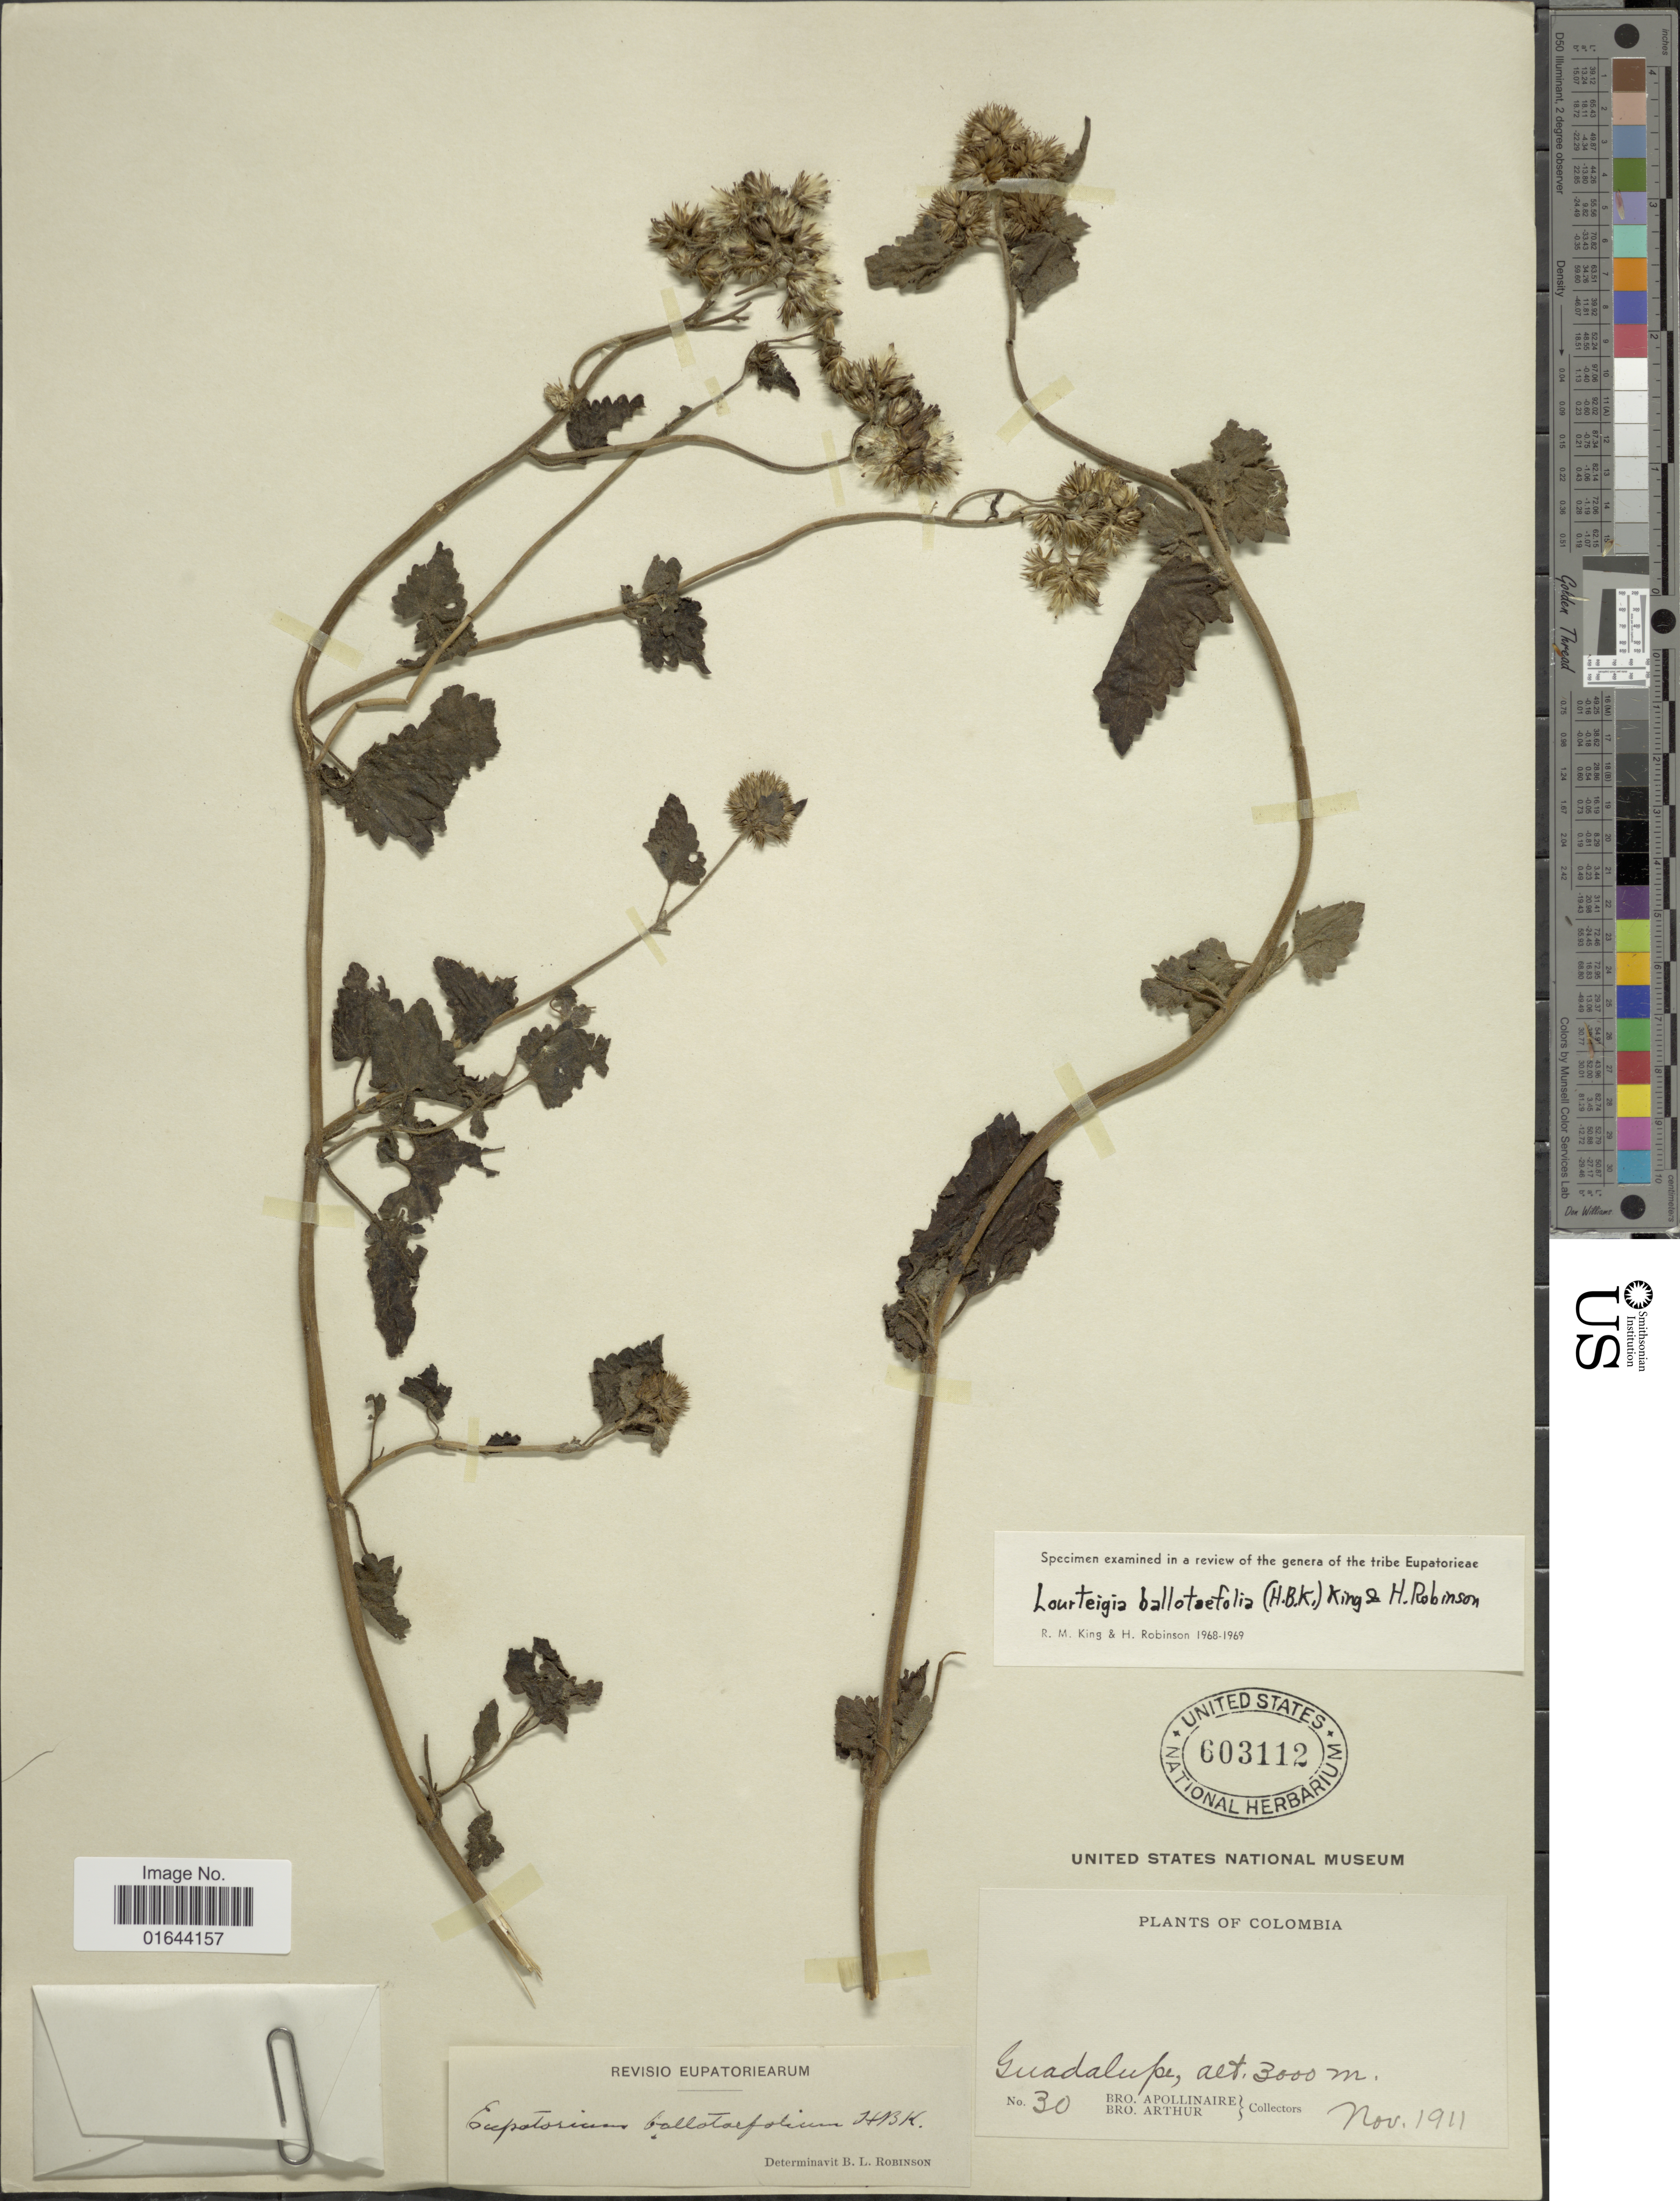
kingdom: Plantae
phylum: Tracheophyta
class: Magnoliopsida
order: Asterales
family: Asteraceae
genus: Lourteigia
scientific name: Lourteigia ballotaefolia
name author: (Kunth) R.M. King & H. Rob.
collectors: Bro. Apollinaire & Bro. Arthur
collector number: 30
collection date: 1911-11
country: Colombia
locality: Guadalupe.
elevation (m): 3000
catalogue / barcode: US 603112